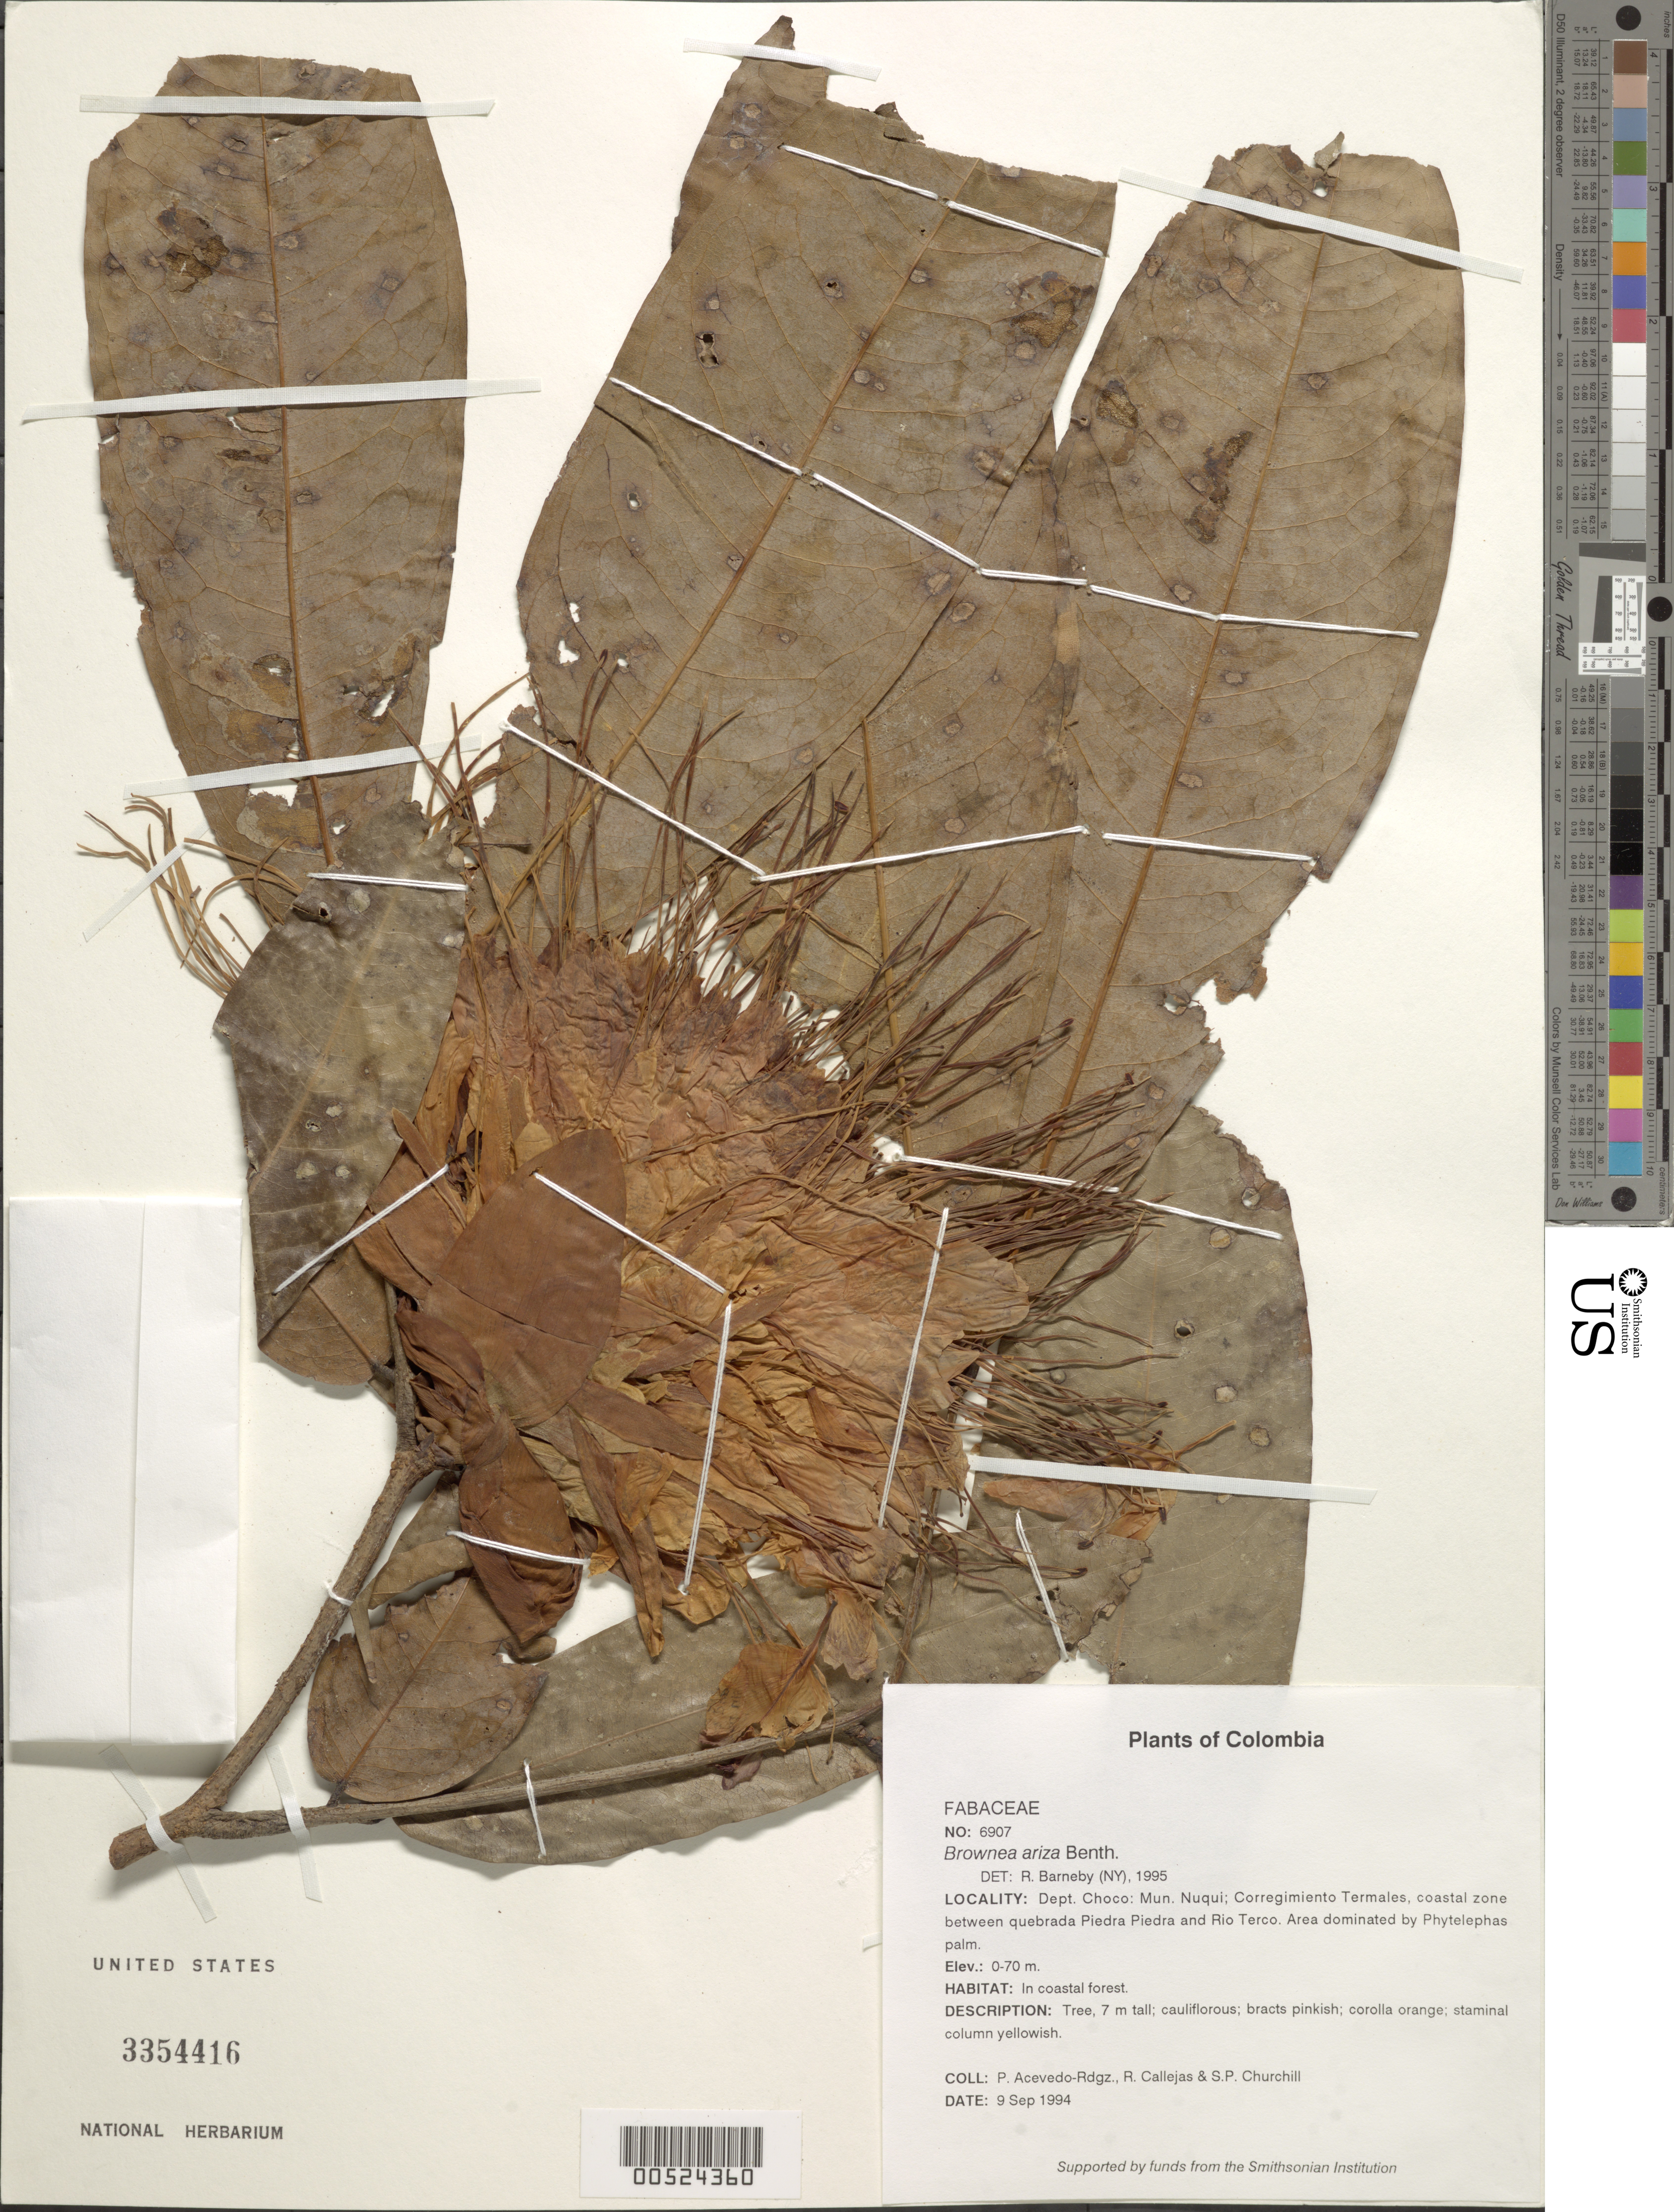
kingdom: Plantae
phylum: Tracheophyta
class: Magnoliopsida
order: Fabales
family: Fabaceae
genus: Brownea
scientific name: Brownea macrophylla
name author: B.L. Linden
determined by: Santos-Silva, J.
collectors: P. Acevedo-Rodr., R. Callejas & S. Churchill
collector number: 6907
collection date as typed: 09 Sep 1994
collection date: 1994-09-09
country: Colombia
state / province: Chocó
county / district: Nuqui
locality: Depart. Choco; Mun. Nuqui; Corregimiento Termales, coastal zone between quebrada Piedra Piedra and Río Terco. Area dominated by Phytelephas palm.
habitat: In coastal forest.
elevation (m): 0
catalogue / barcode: US 3354416